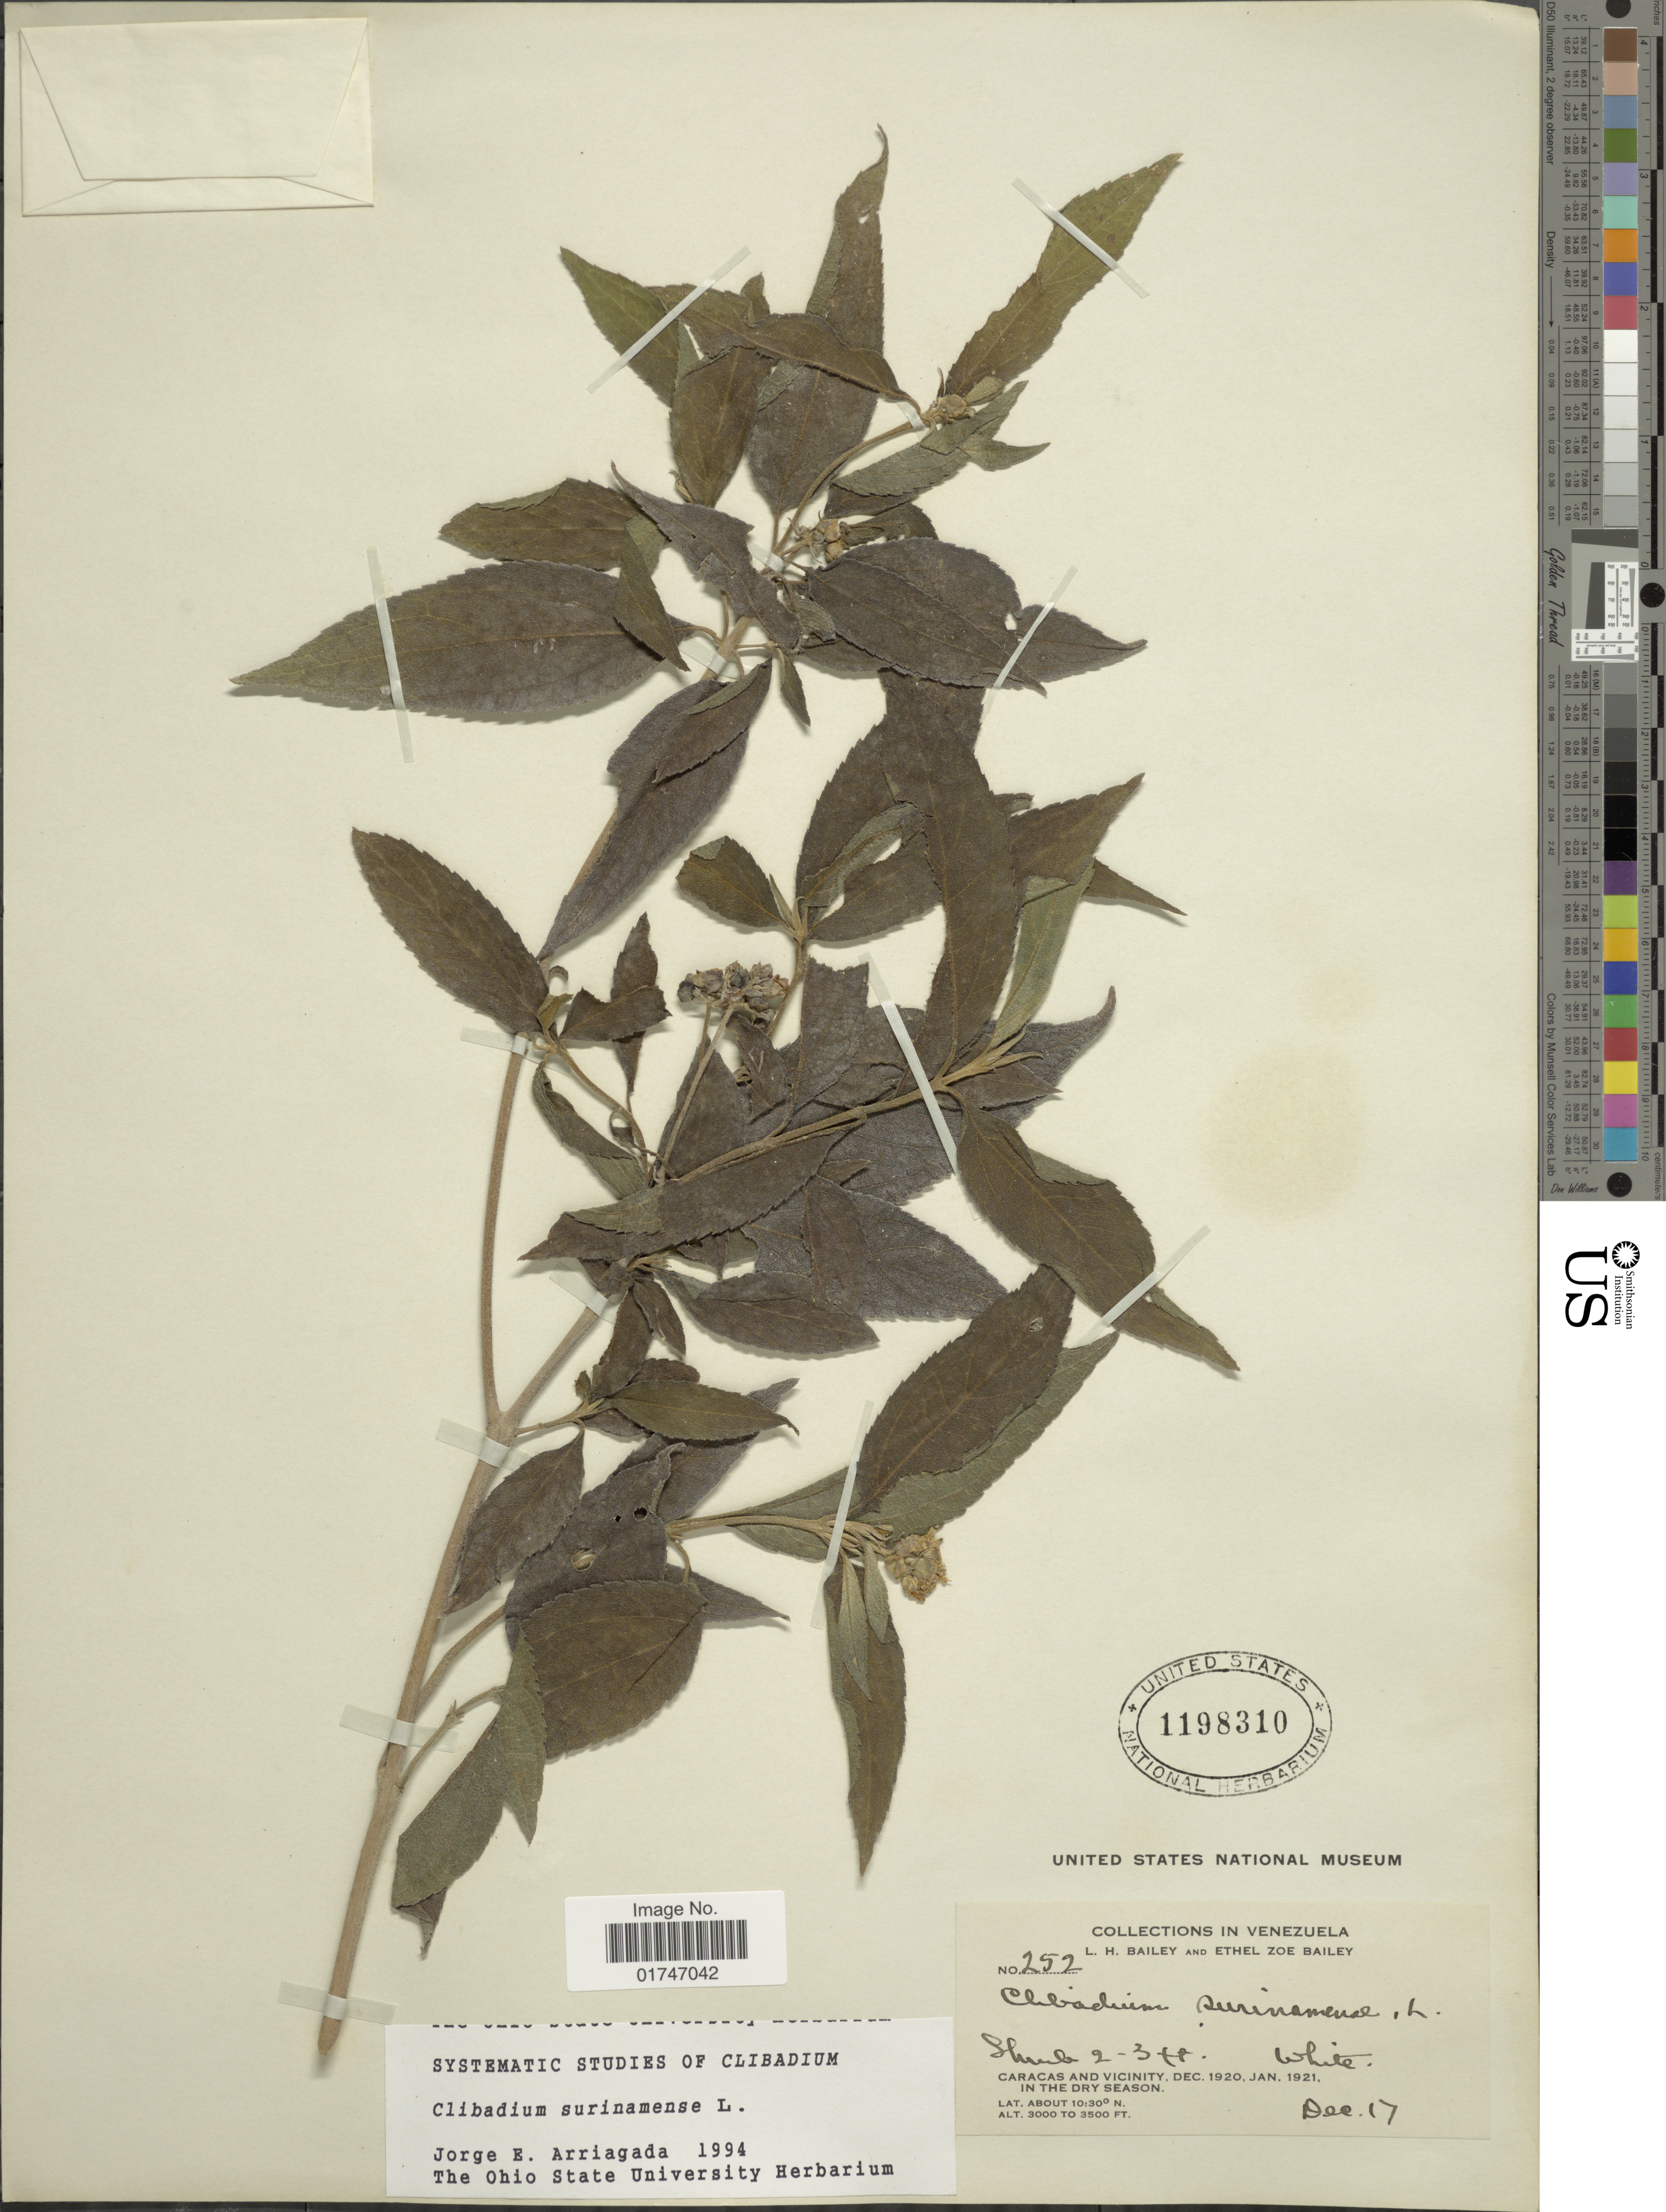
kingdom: Plantae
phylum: Tracheophyta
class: Magnoliopsida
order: Asterales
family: Asteraceae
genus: Clibadium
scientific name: Clibadium surinamense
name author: L.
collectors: L. H. Bailey & E. Z. Bailey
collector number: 252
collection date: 1920-12-17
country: Venezuela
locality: Caracas and vicinity. In the dry season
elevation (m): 914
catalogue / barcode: US 1198310